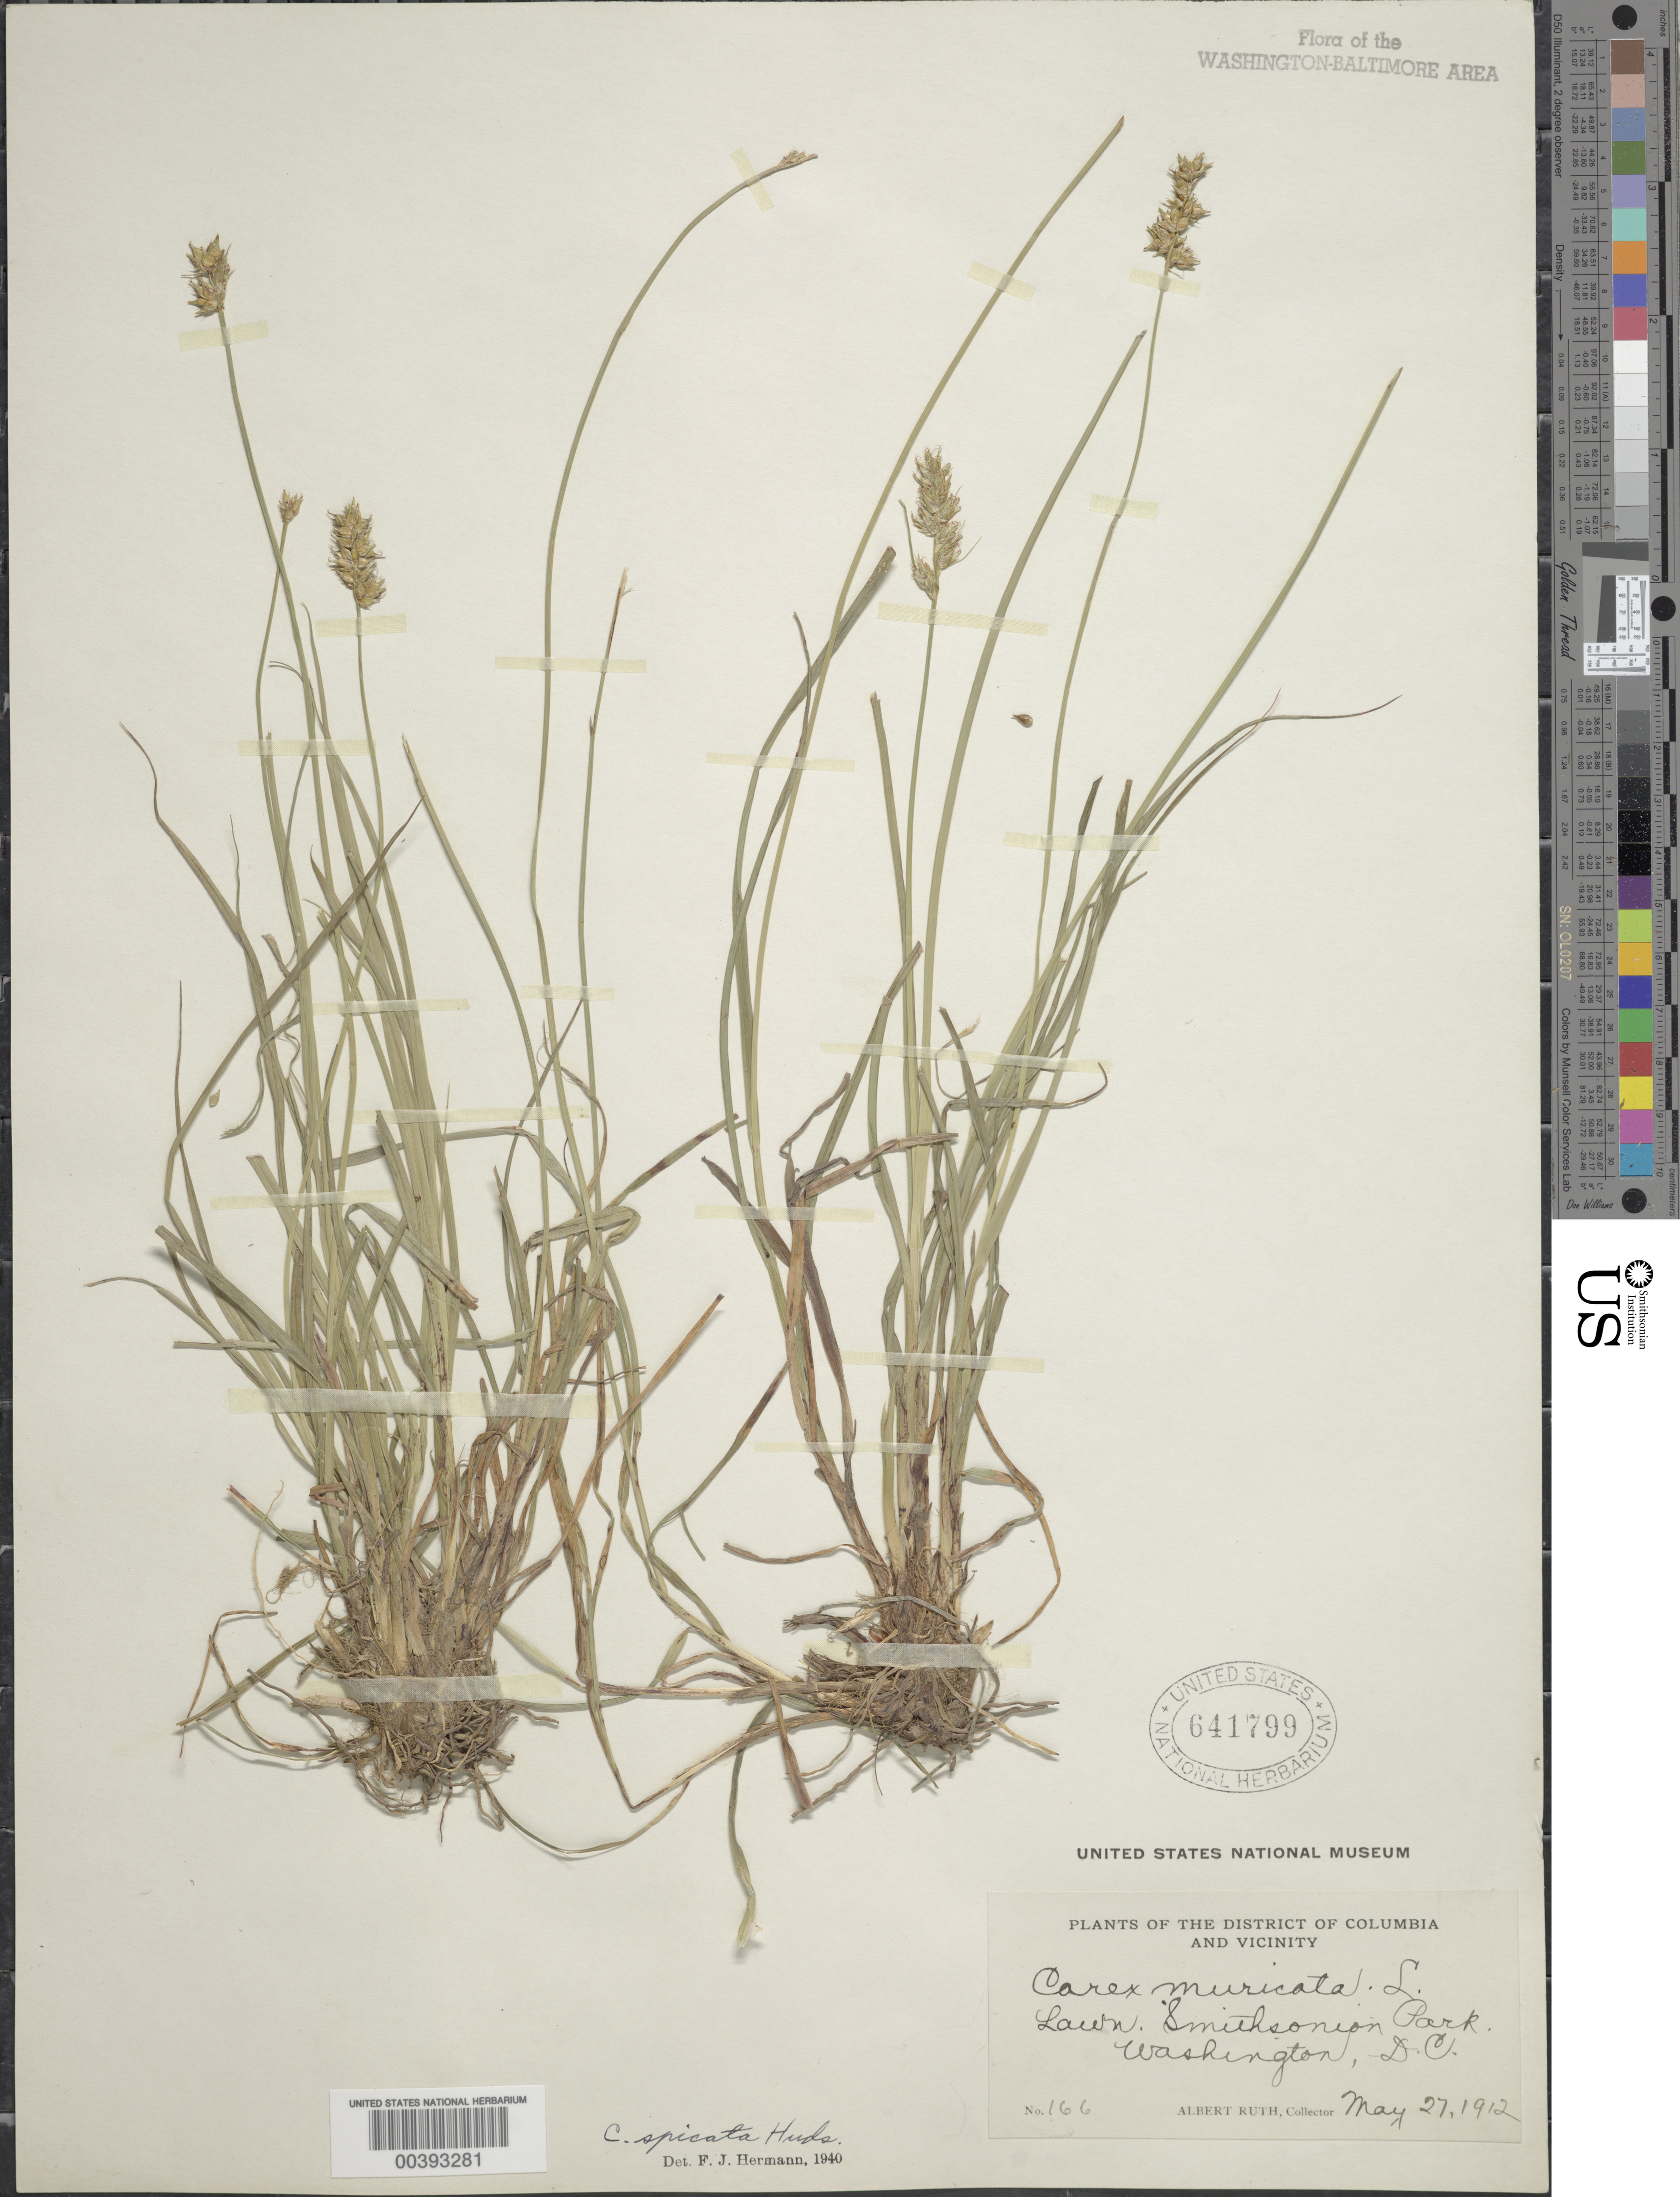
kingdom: Plantae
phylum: Tracheophyta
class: Liliopsida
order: Poales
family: Cyperaceae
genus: Carex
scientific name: Carex muricata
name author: L.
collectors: A. Ruth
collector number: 166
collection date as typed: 27 May 1912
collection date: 1912-05-27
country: United States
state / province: District of Columbia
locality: Smithsonian Park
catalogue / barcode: US 641799